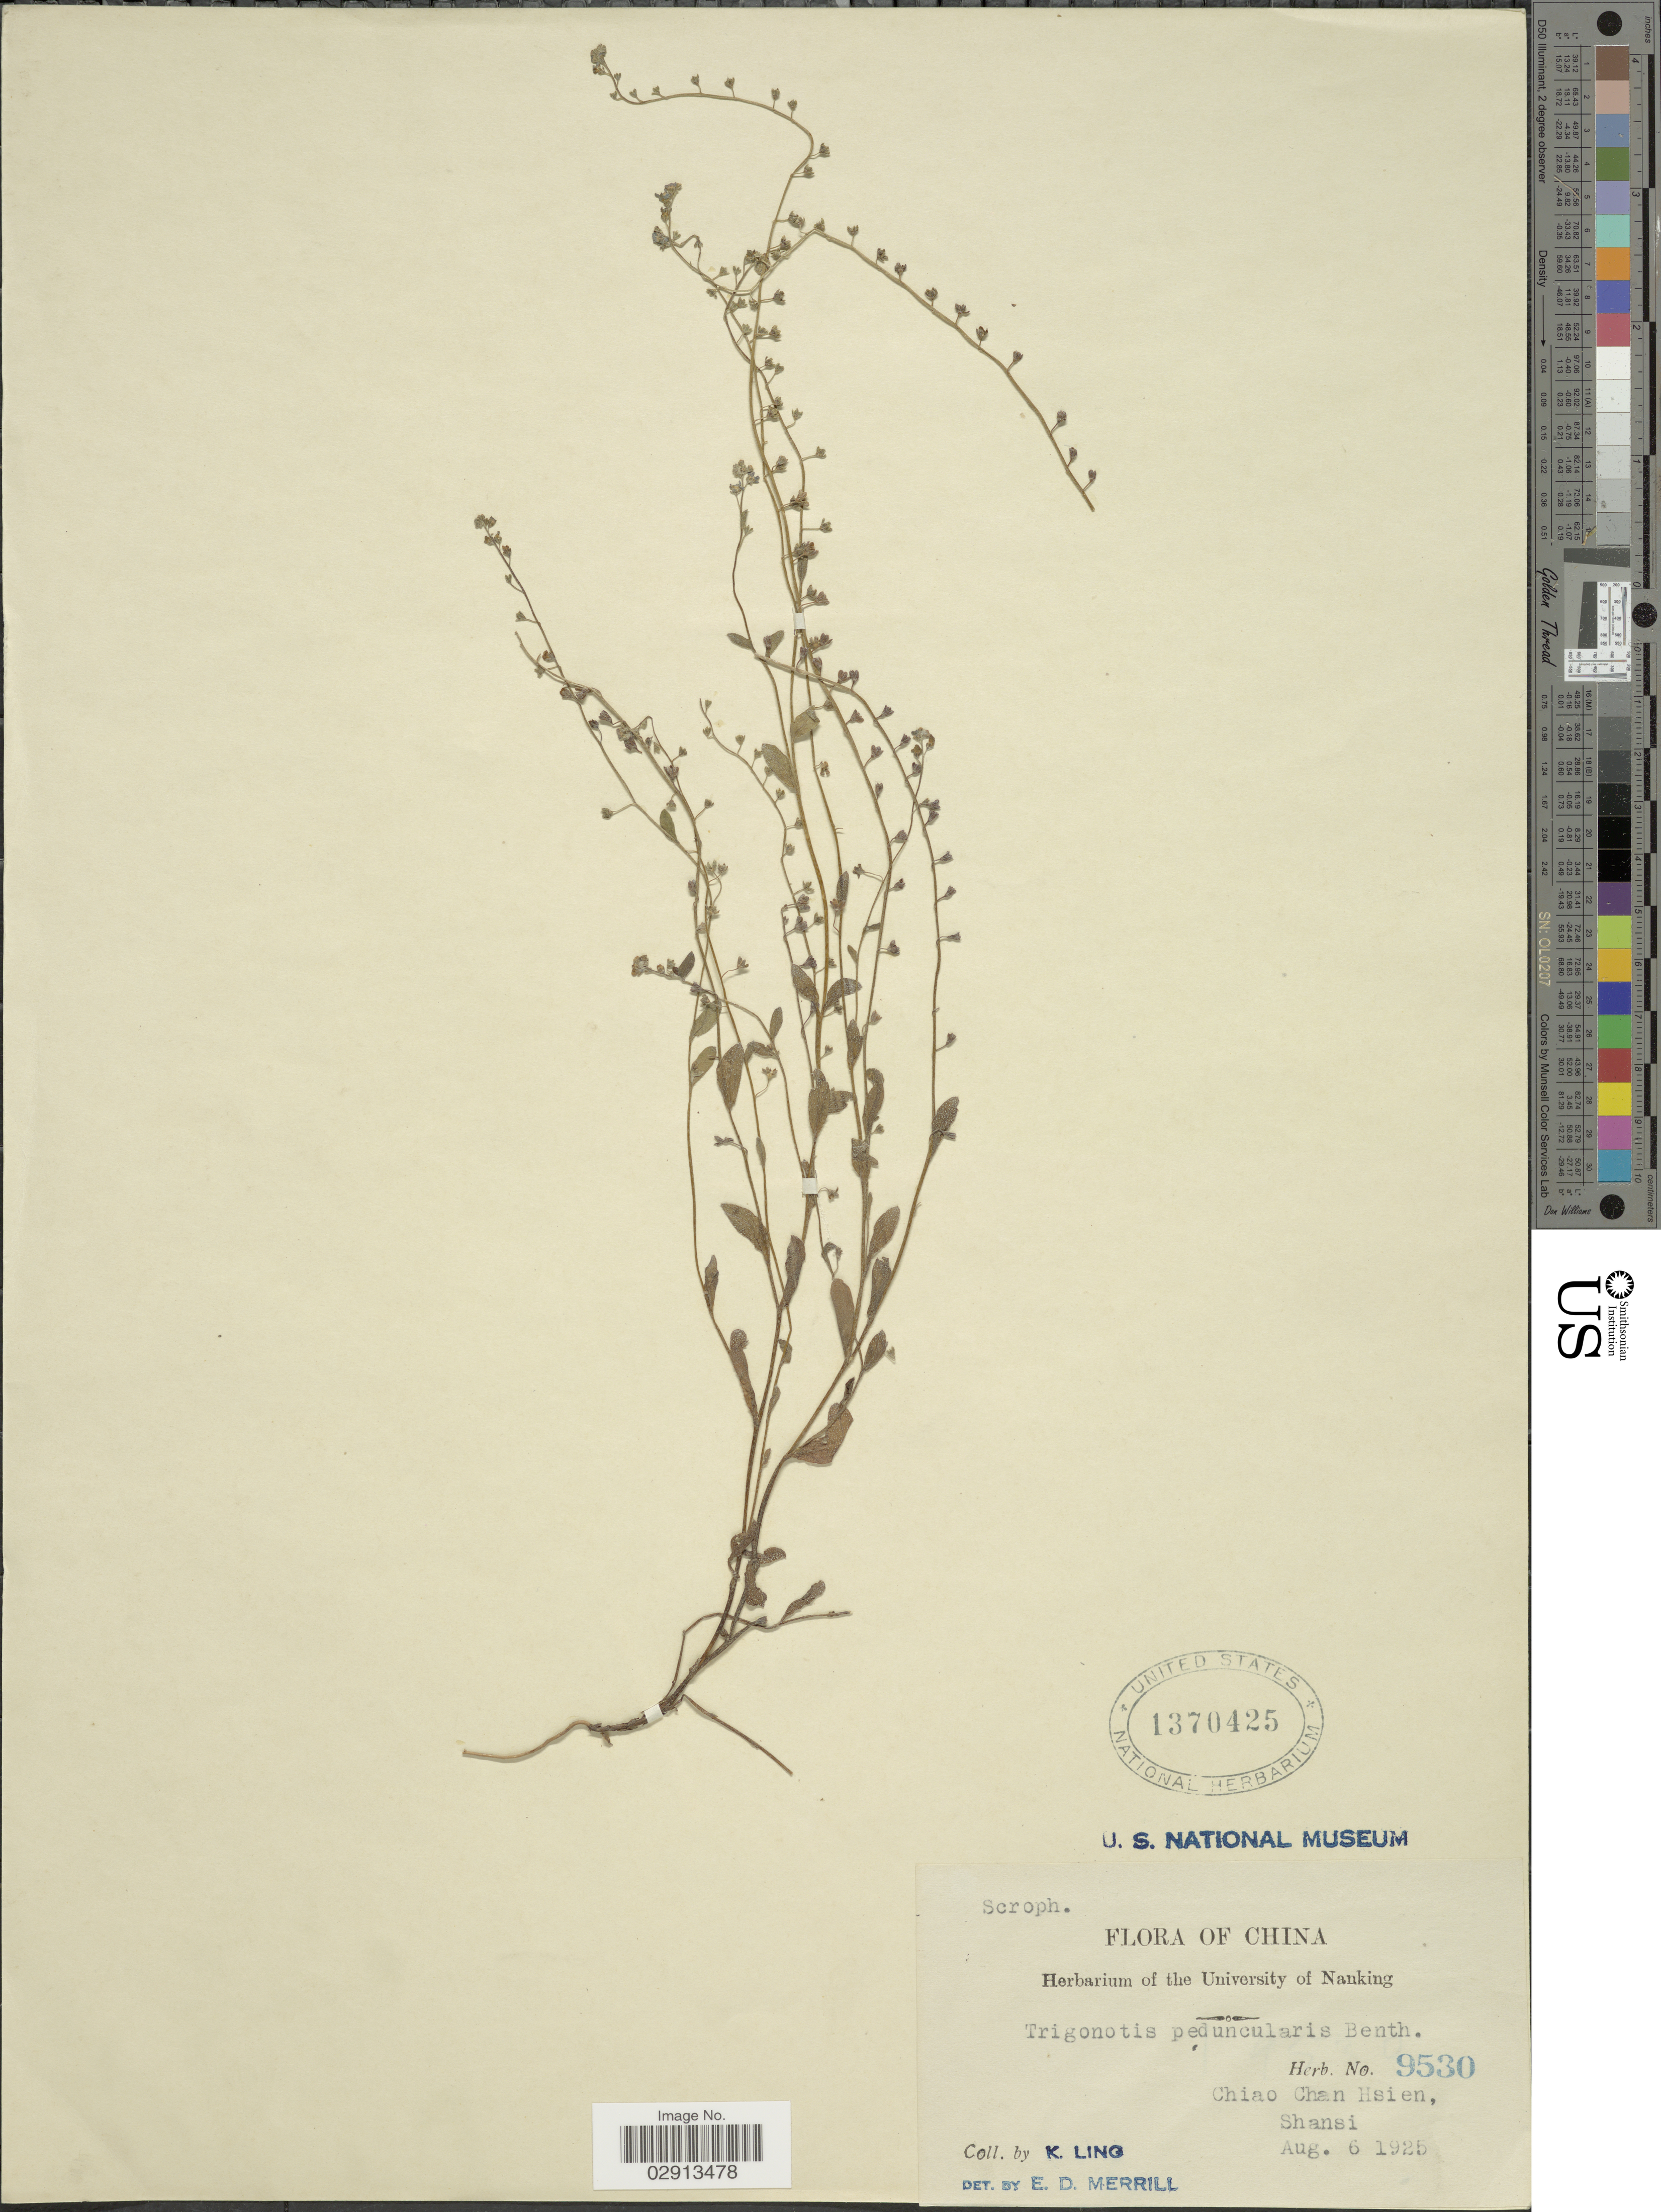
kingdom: Plantae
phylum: Tracheophyta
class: Magnoliopsida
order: Boraginales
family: Boraginaceae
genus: Trigonotis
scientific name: Trigonotis peduncularis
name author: (Trevis.) Benth. ex Baker et al.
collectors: K. Ling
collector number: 9530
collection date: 1925-08-06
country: China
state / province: Shanxi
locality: Chiao Chan Hsien, Shansi.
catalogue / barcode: US 1370425